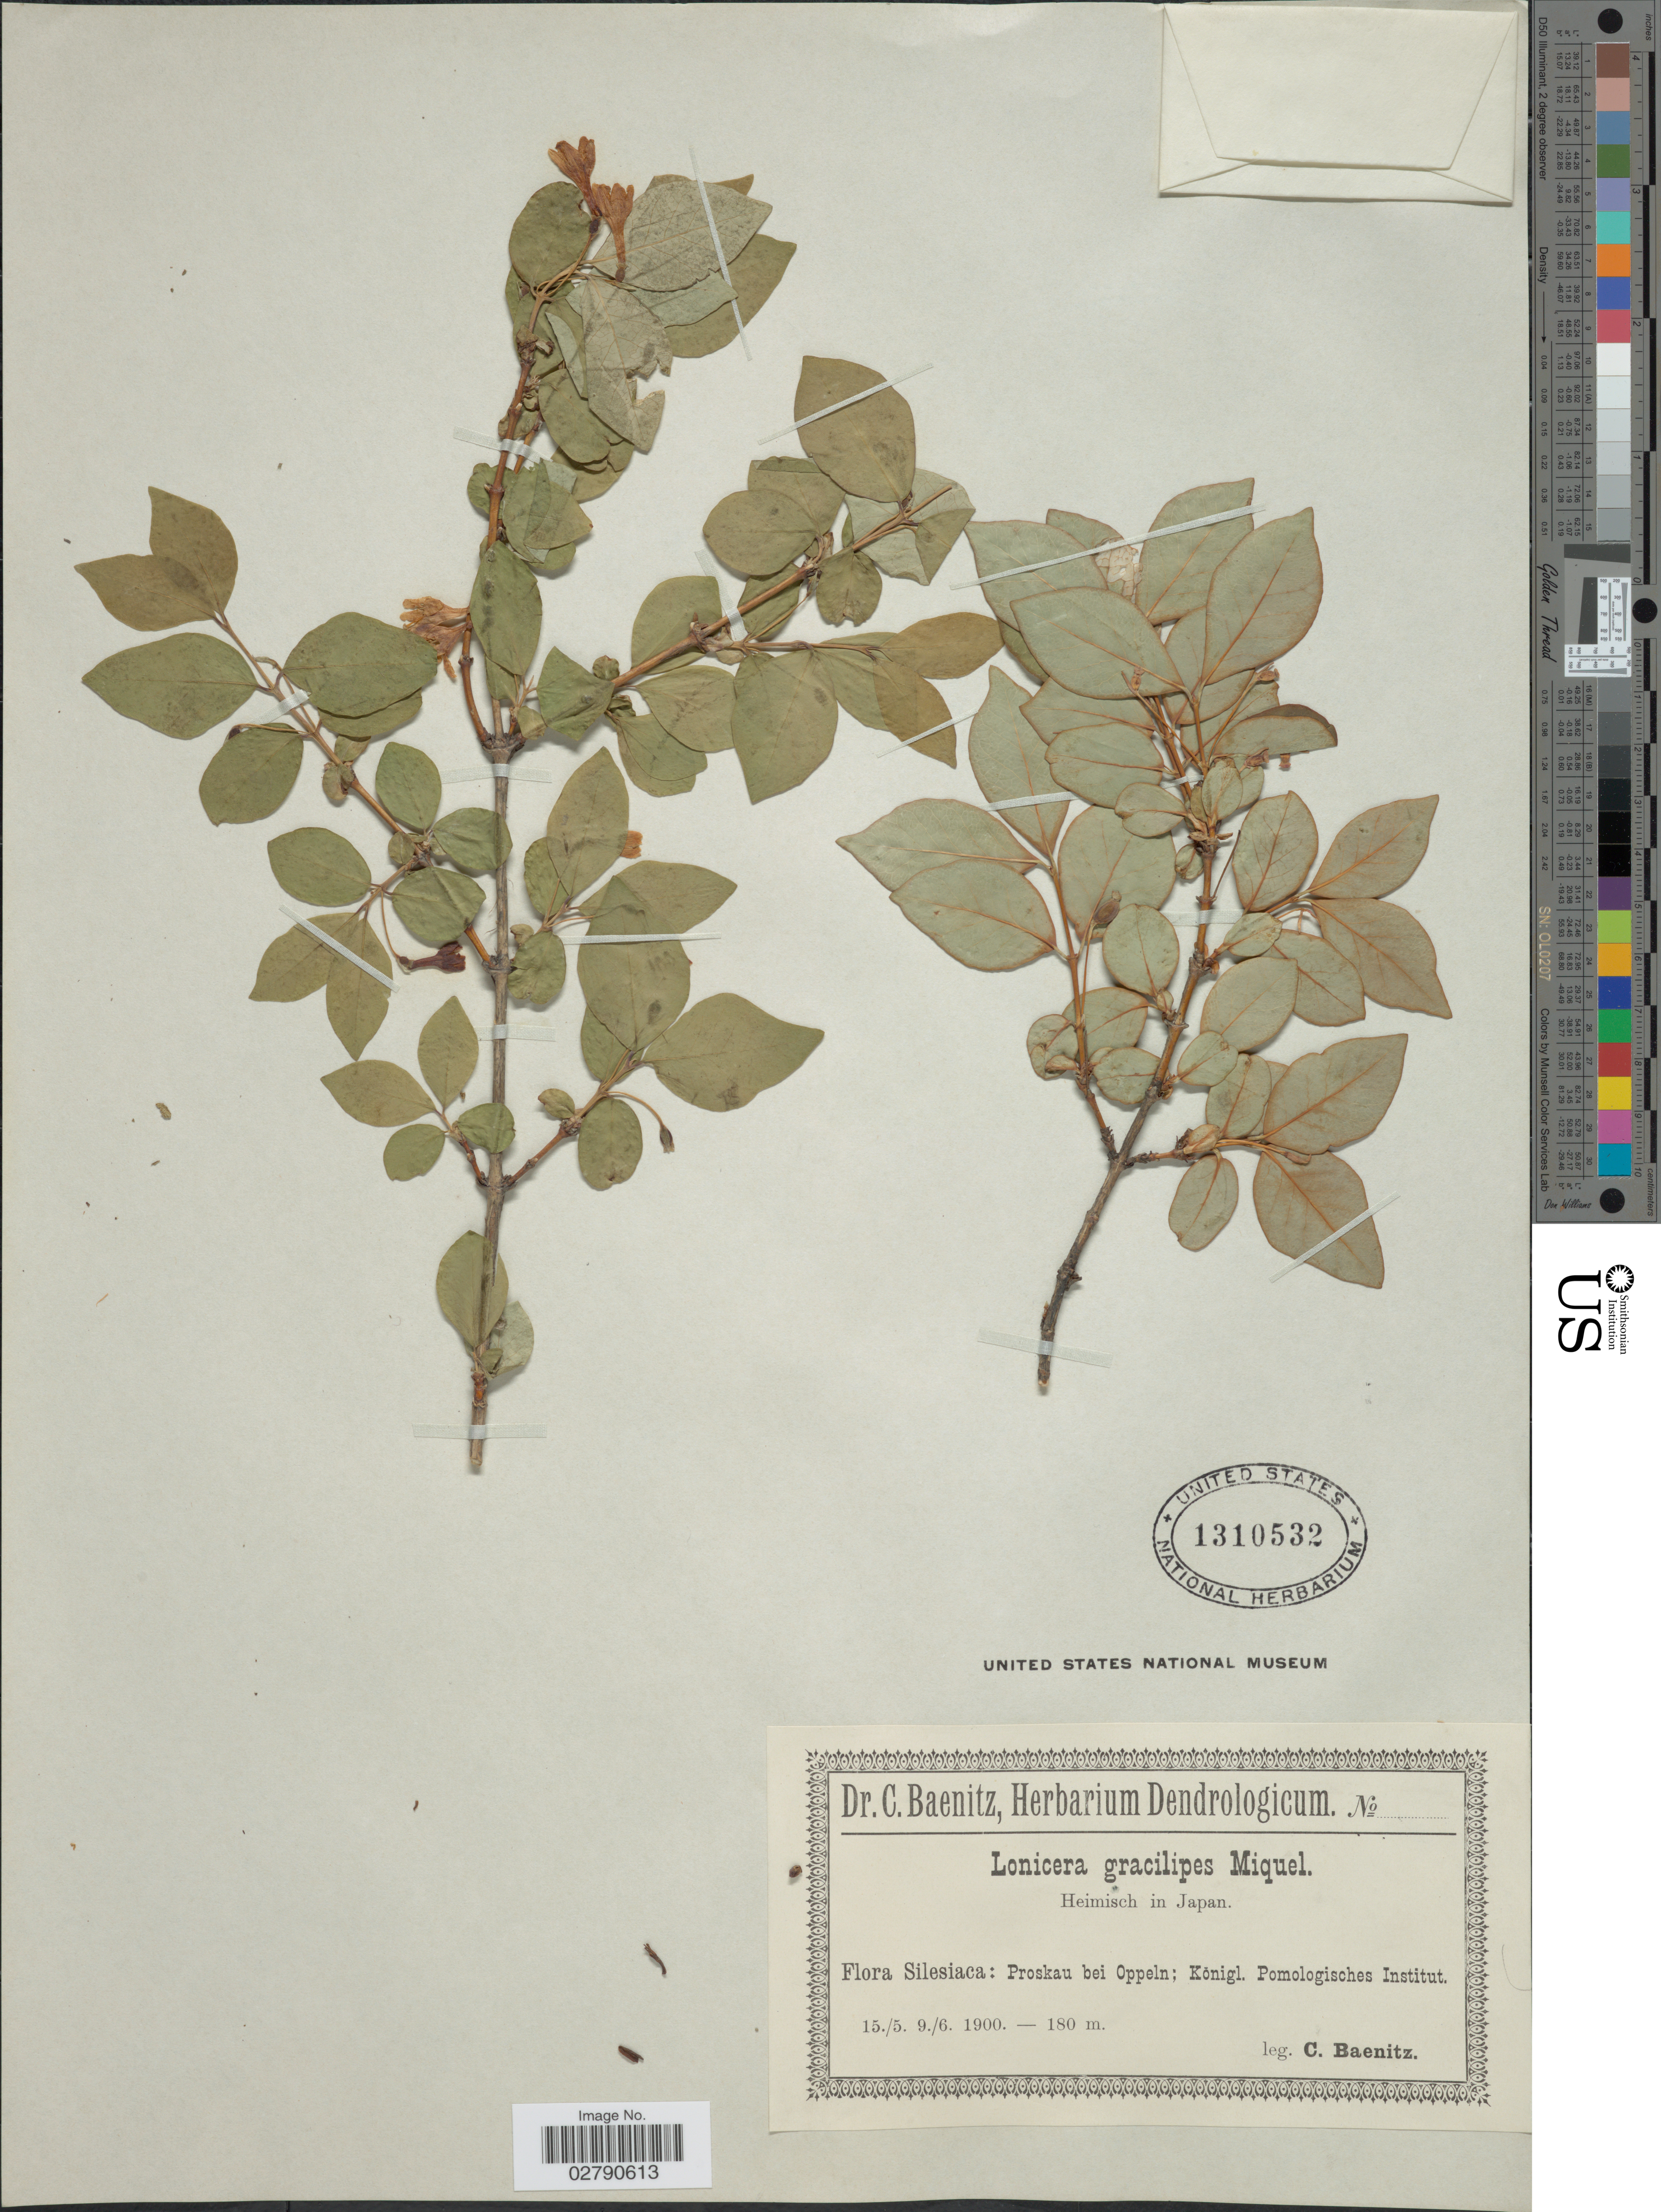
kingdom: Plantae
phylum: Tracheophyta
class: Magnoliopsida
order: Dipsacales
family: Caprifoliaceae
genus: Lonicera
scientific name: Lonicera gracilipes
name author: Miq.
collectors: C. G. Baenitz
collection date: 1900-05-15/1900-06-09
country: Japan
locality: Proskau bei Oppeln; Königl. Pomologisches Institut.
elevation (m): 180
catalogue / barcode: US 1310532